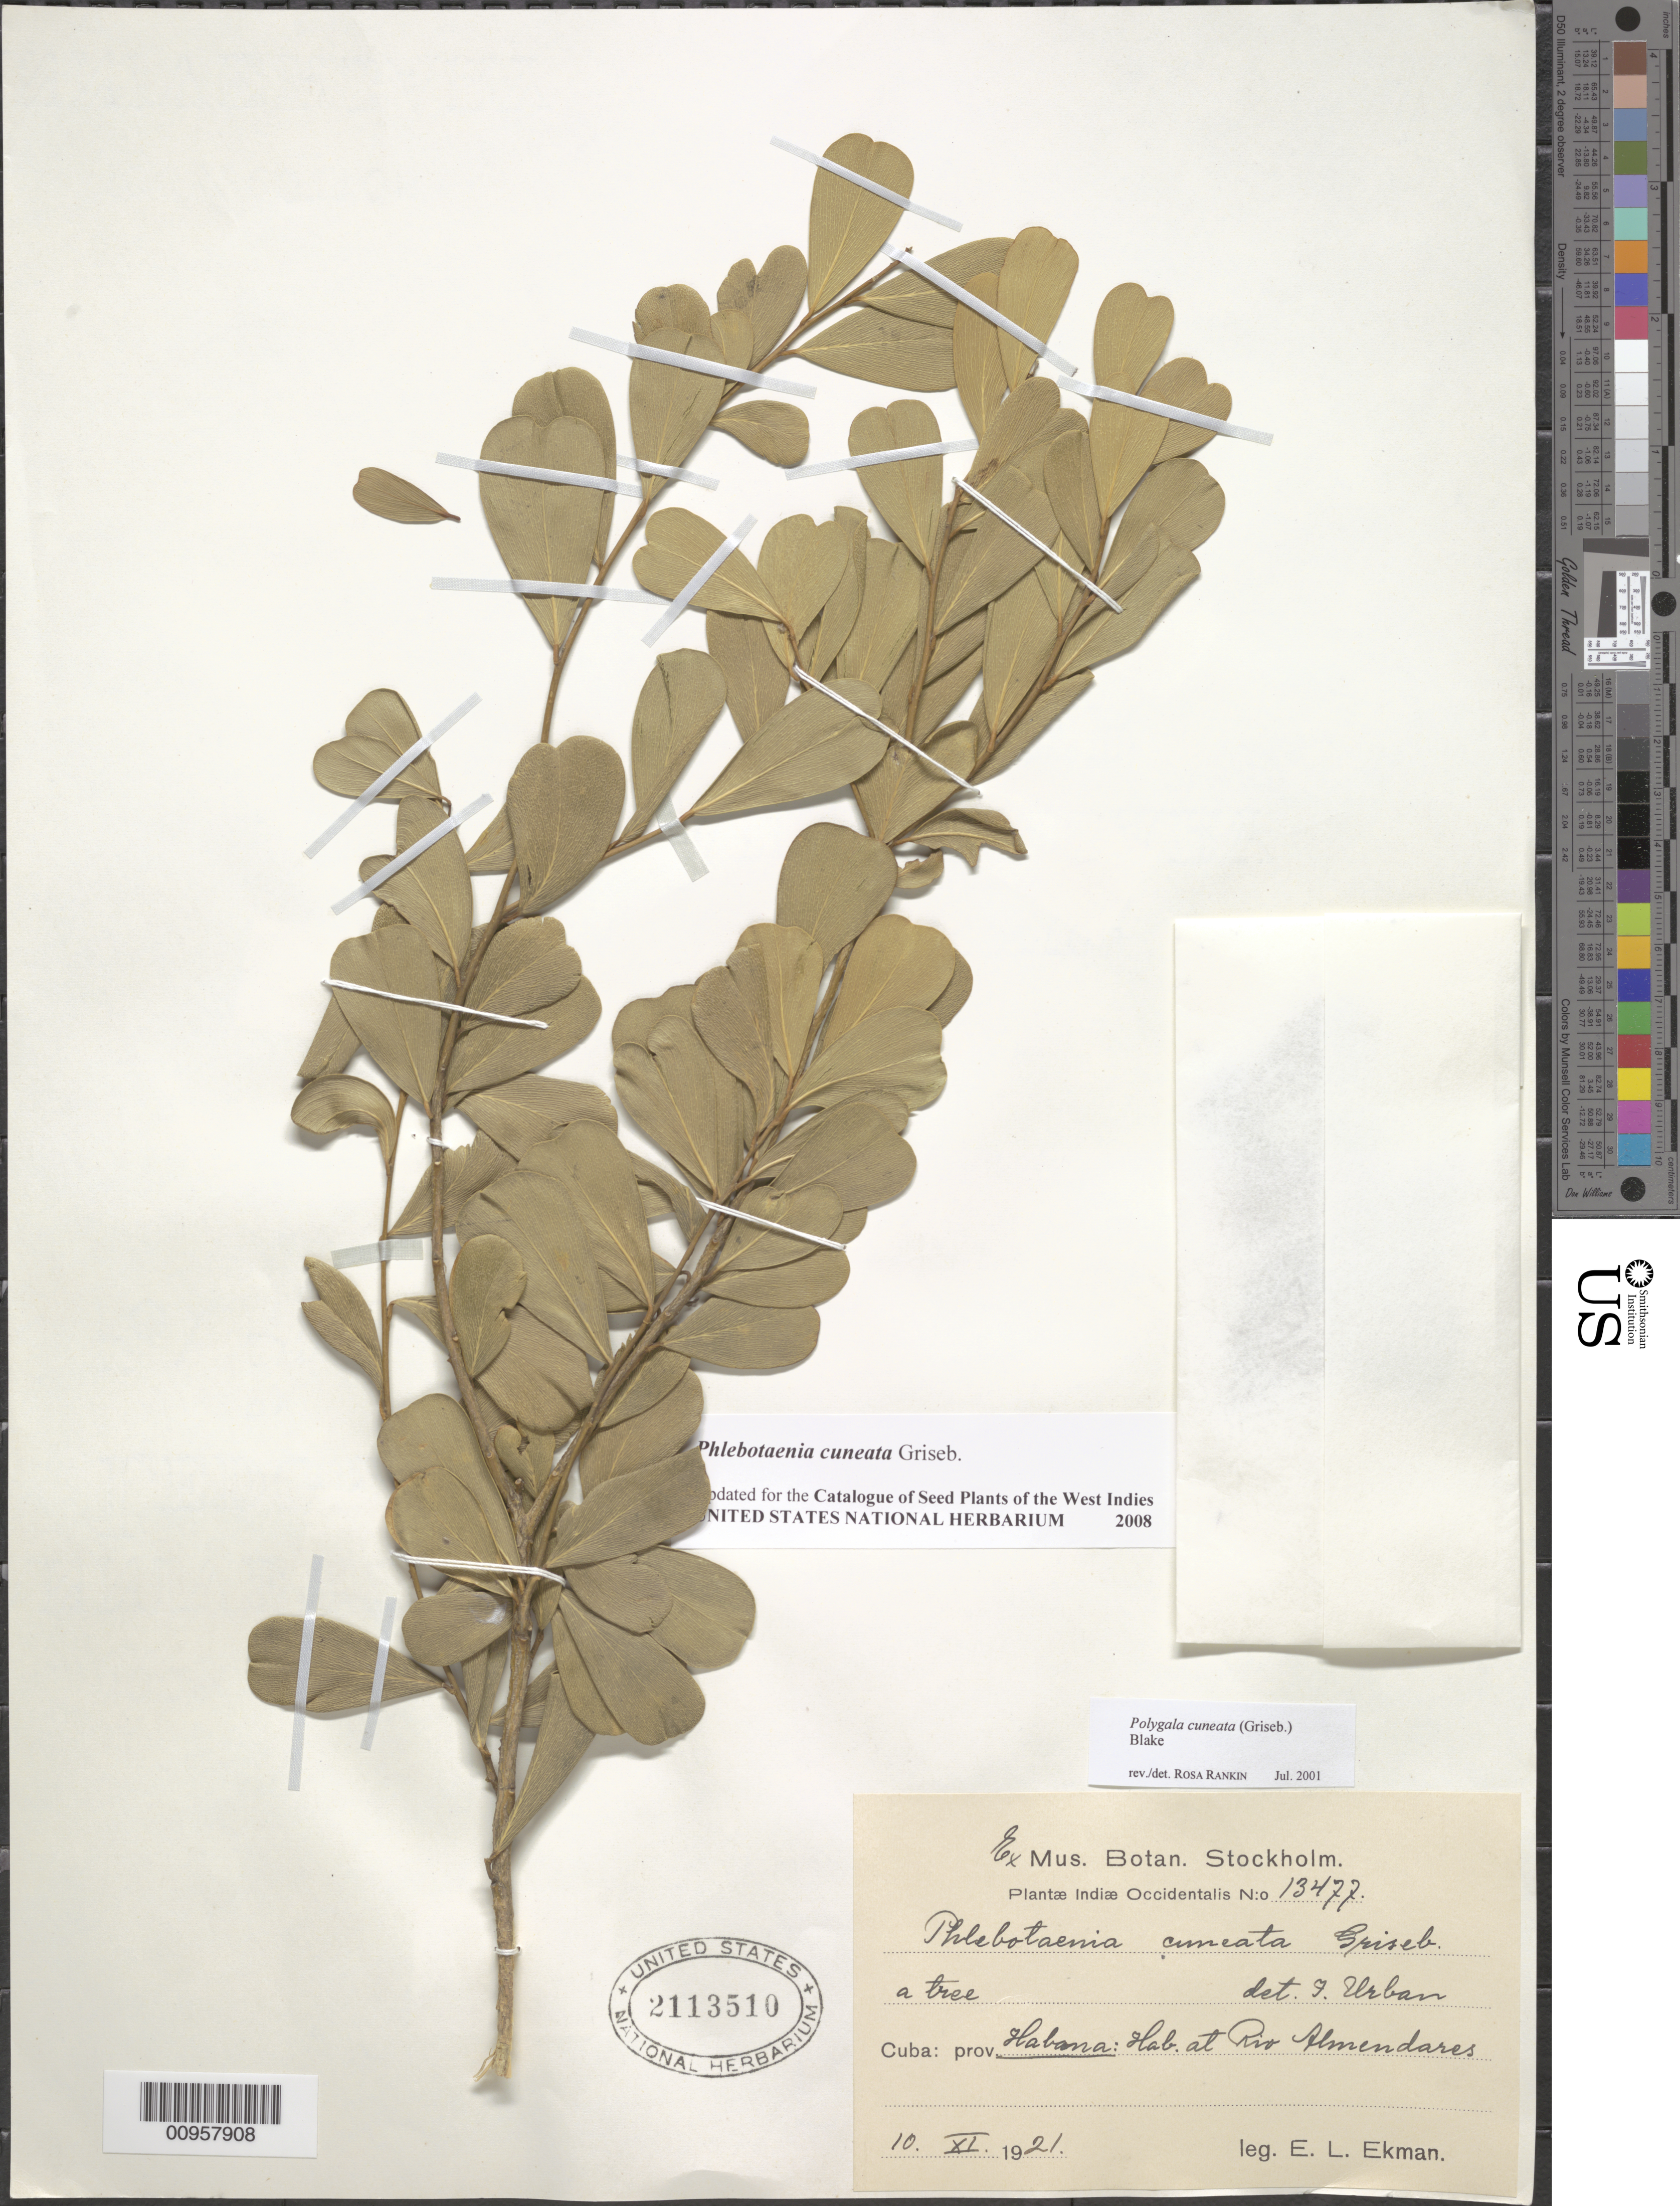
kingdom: Plantae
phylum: Tracheophyta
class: Magnoliopsida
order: Fabales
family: Polygalaceae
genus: Phlebotaenia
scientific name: Phlebotaenia cuneata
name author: Griseb.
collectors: E. L. Ekman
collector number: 13477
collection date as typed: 10 Nov 1921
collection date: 1921-11-10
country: Cuba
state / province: La Habana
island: Cuba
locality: Hab at Rio Almendares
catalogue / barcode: US 2113510